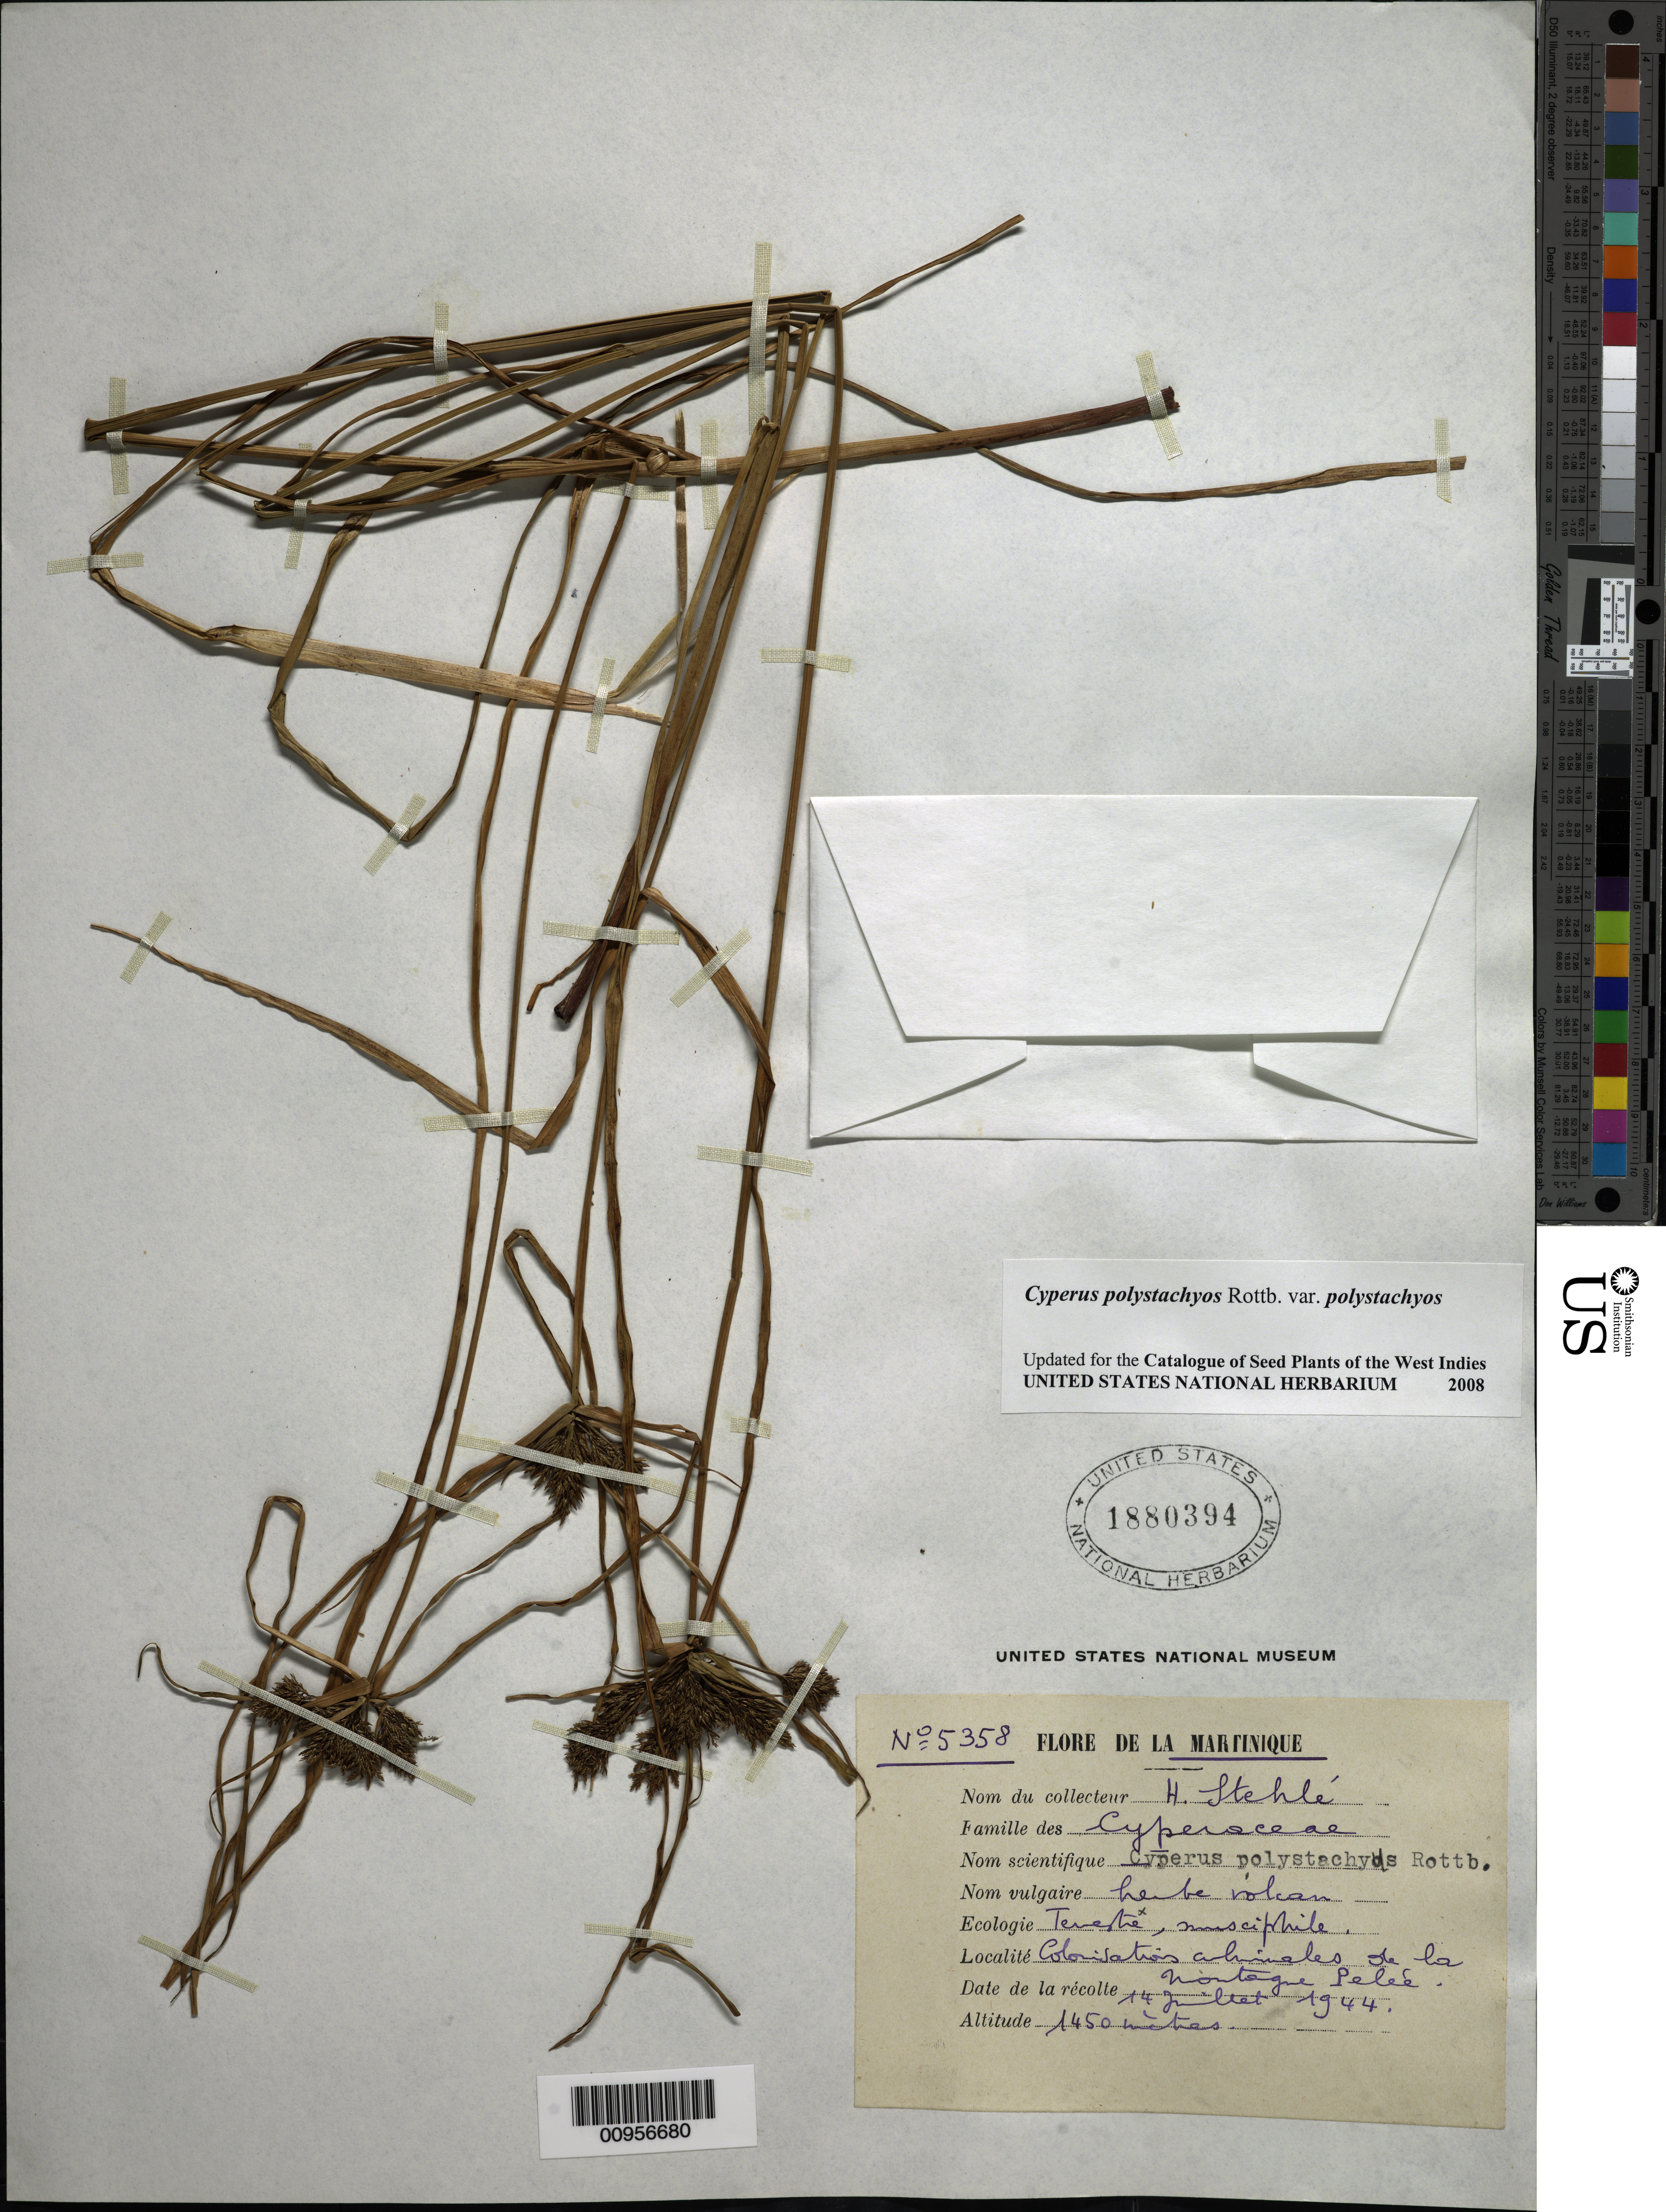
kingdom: Plantae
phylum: Tracheophyta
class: Liliopsida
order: Poales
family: Cyperaceae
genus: Cyperus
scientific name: Cyperus polystachyos var. polystachyos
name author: Rottb.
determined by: Strong, M. T., (US), Smithsonian Institution - National Museum of Natural History (UNITED STATES)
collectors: H. Stehlé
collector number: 5358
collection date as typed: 14 Jul 1944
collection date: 1944-07-14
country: Martinique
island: Martinique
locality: De la Montage Peleé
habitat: "terestre, mansciphile"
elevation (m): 1450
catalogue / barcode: US 1880394